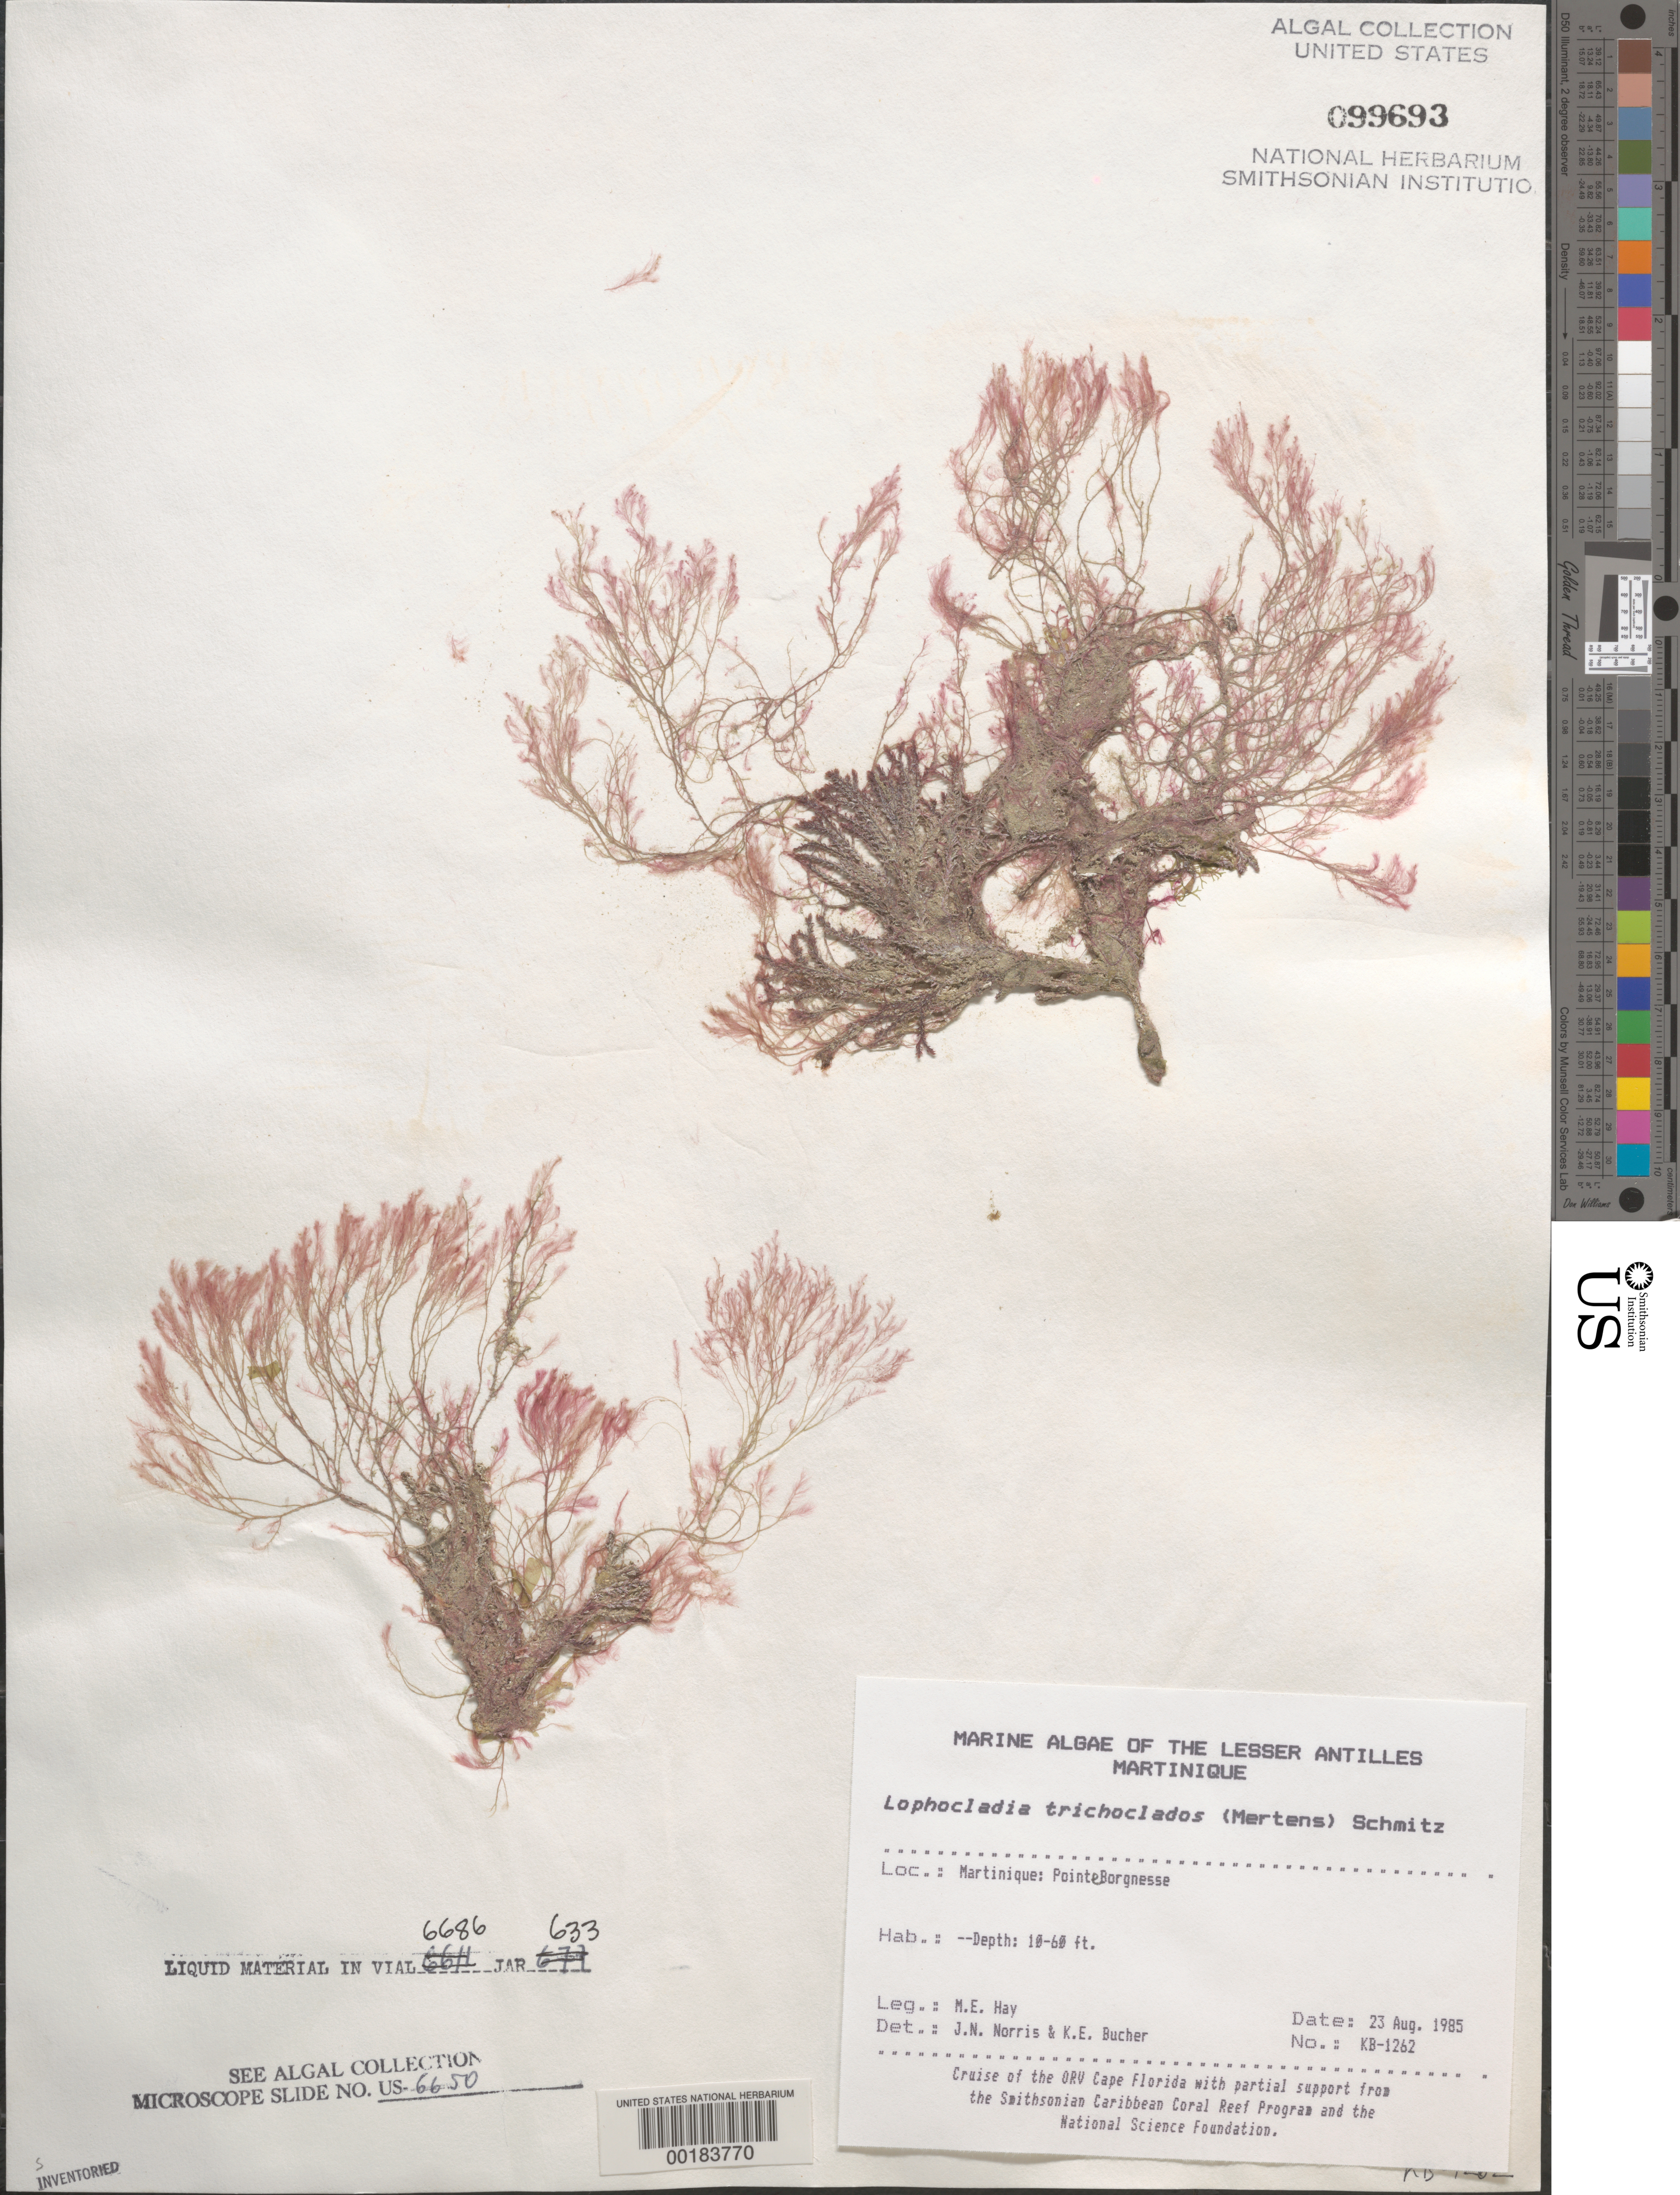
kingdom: Plantae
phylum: Rhodophyta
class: Florideophyceae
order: Ceramiales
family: Rhodomelaceae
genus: Lophocladia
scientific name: Lophocladia trichoclados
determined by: Norris, J. N.; Bucher, K. E.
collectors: M. E. Hay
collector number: KB-1262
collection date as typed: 23 Aug 1985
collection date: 1985-08-23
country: Martinique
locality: Pointe Borgnesse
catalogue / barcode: US 99693